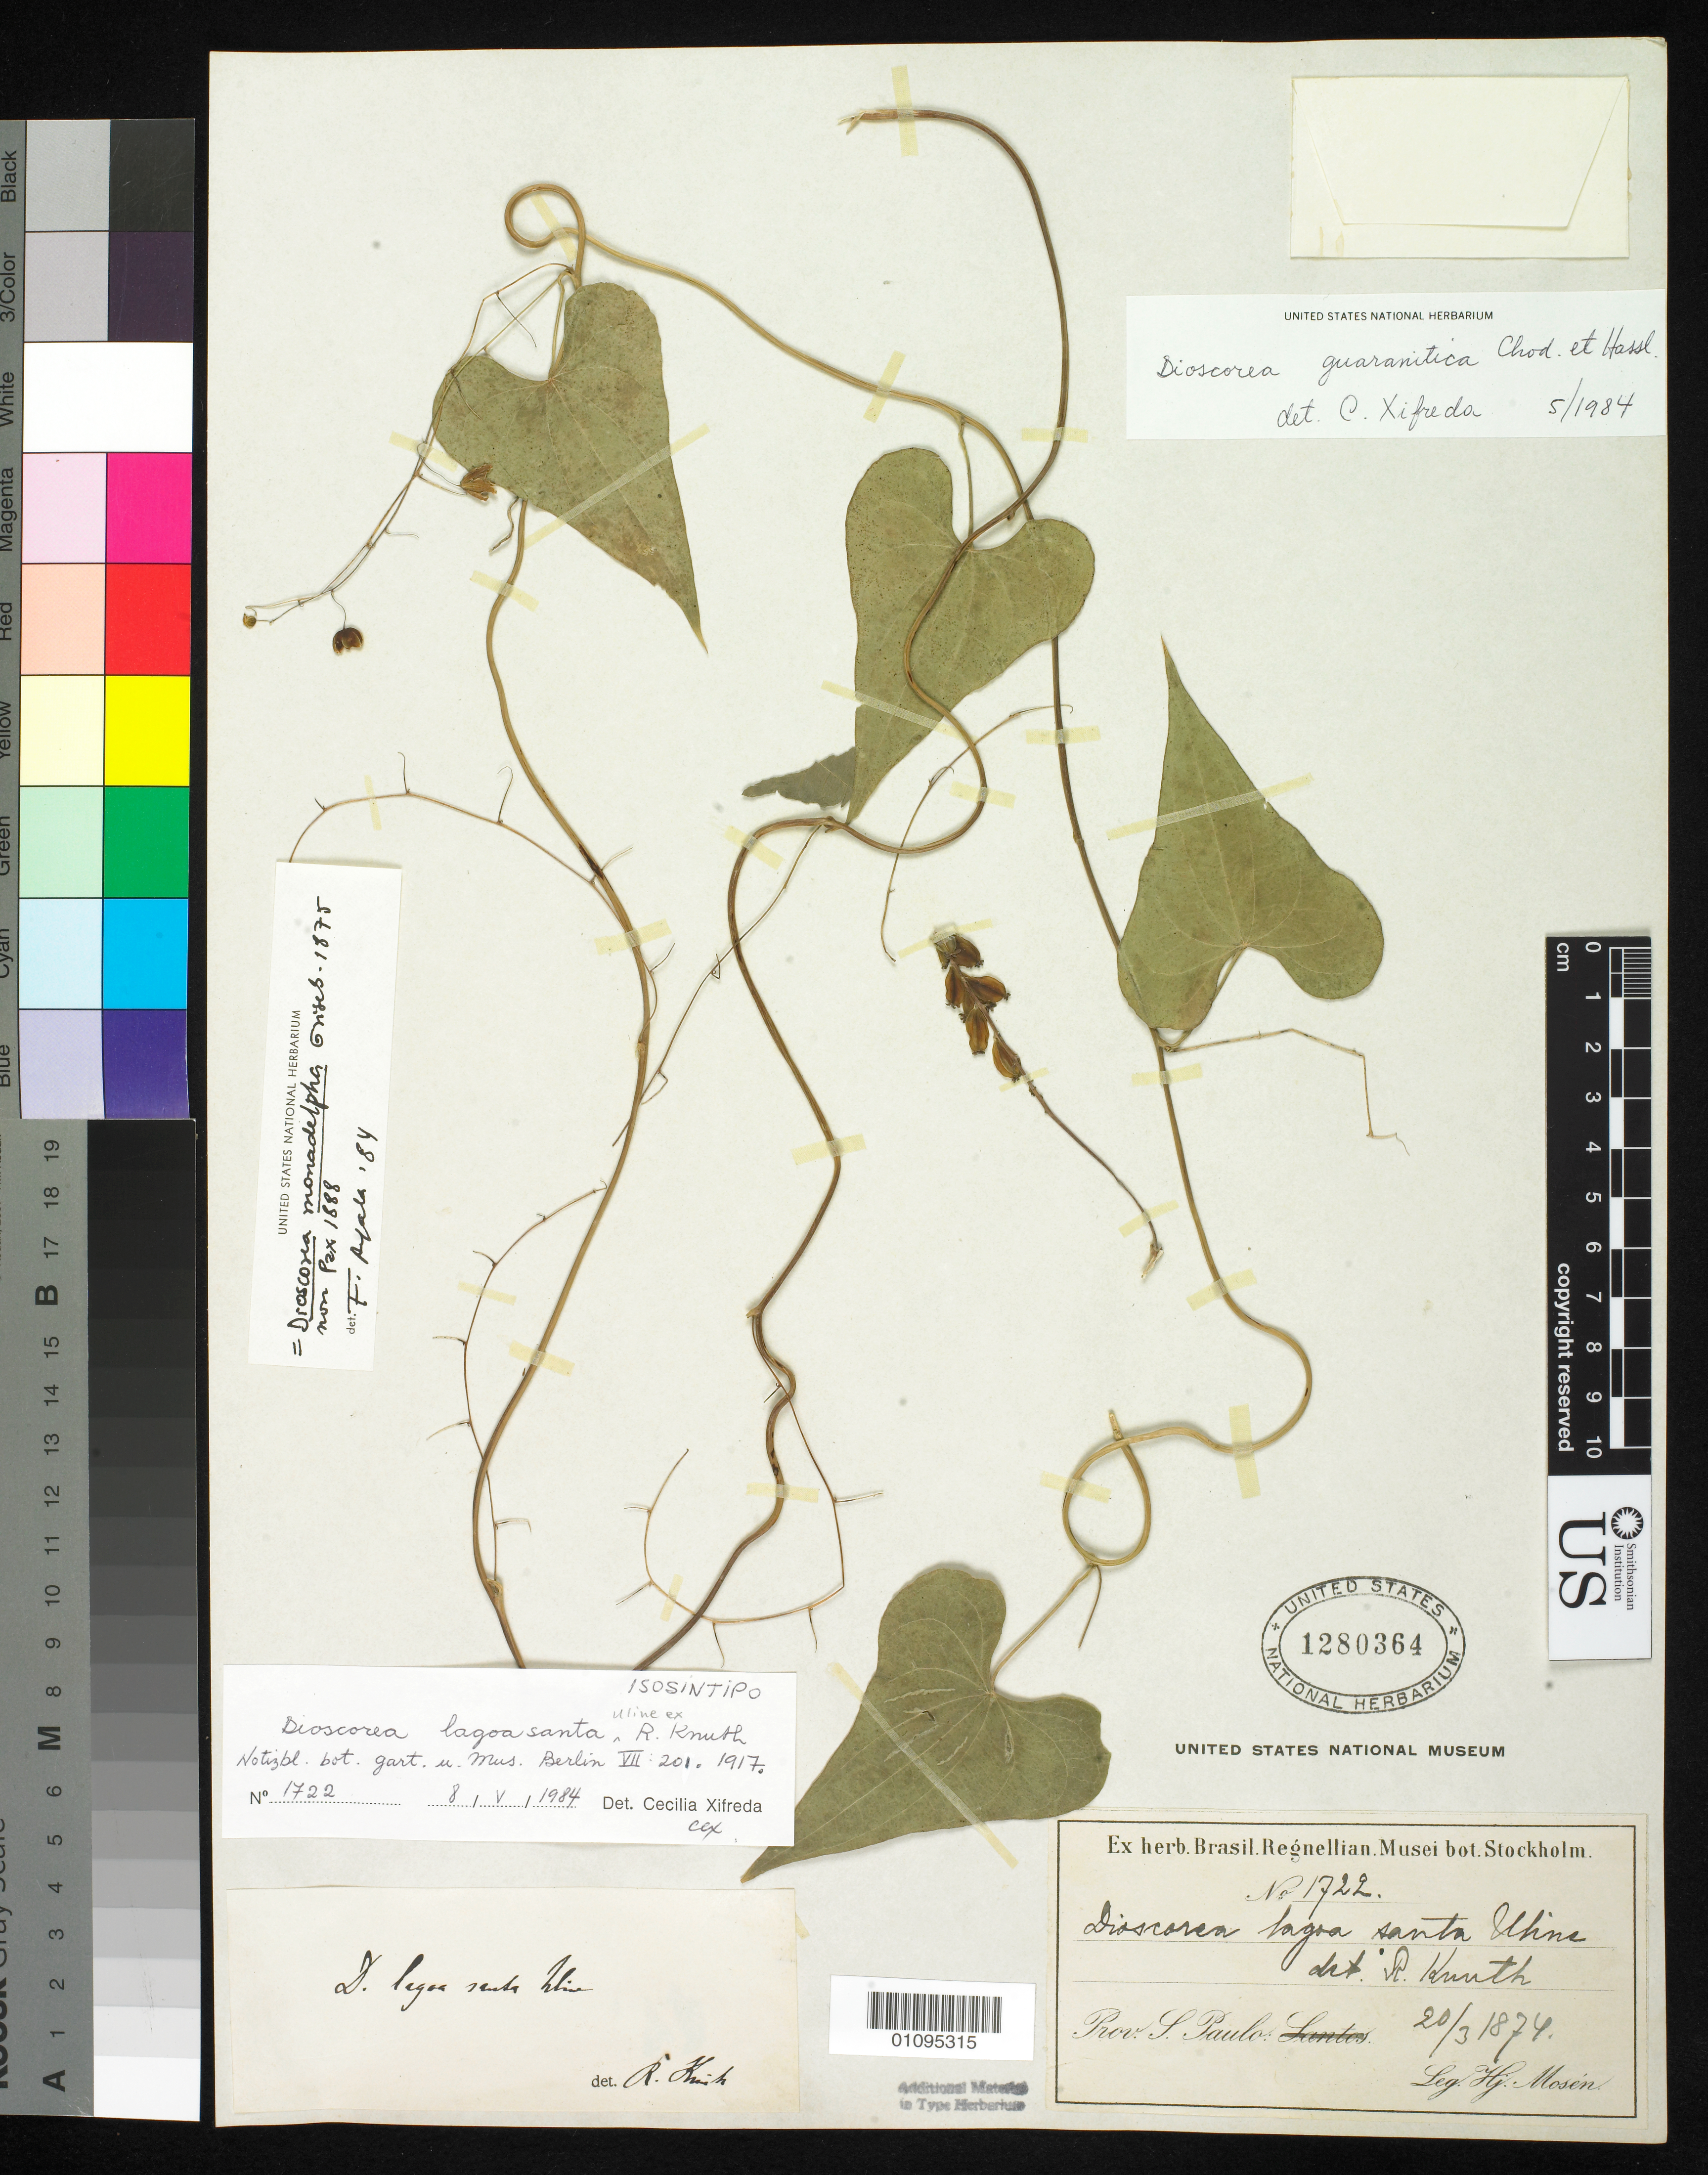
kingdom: Plantae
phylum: Tracheophyta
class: Liliopsida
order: Dioscoreales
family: Dioscoreaceae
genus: Dioscorea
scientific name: Dioscorea lagoa-santa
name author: Uline ex R. Knuth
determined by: Xifreda, C.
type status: Isosyntype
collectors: H. Mosén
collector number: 1722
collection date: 1874-03-20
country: Brazil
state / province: São Paulo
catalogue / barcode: US 1280364